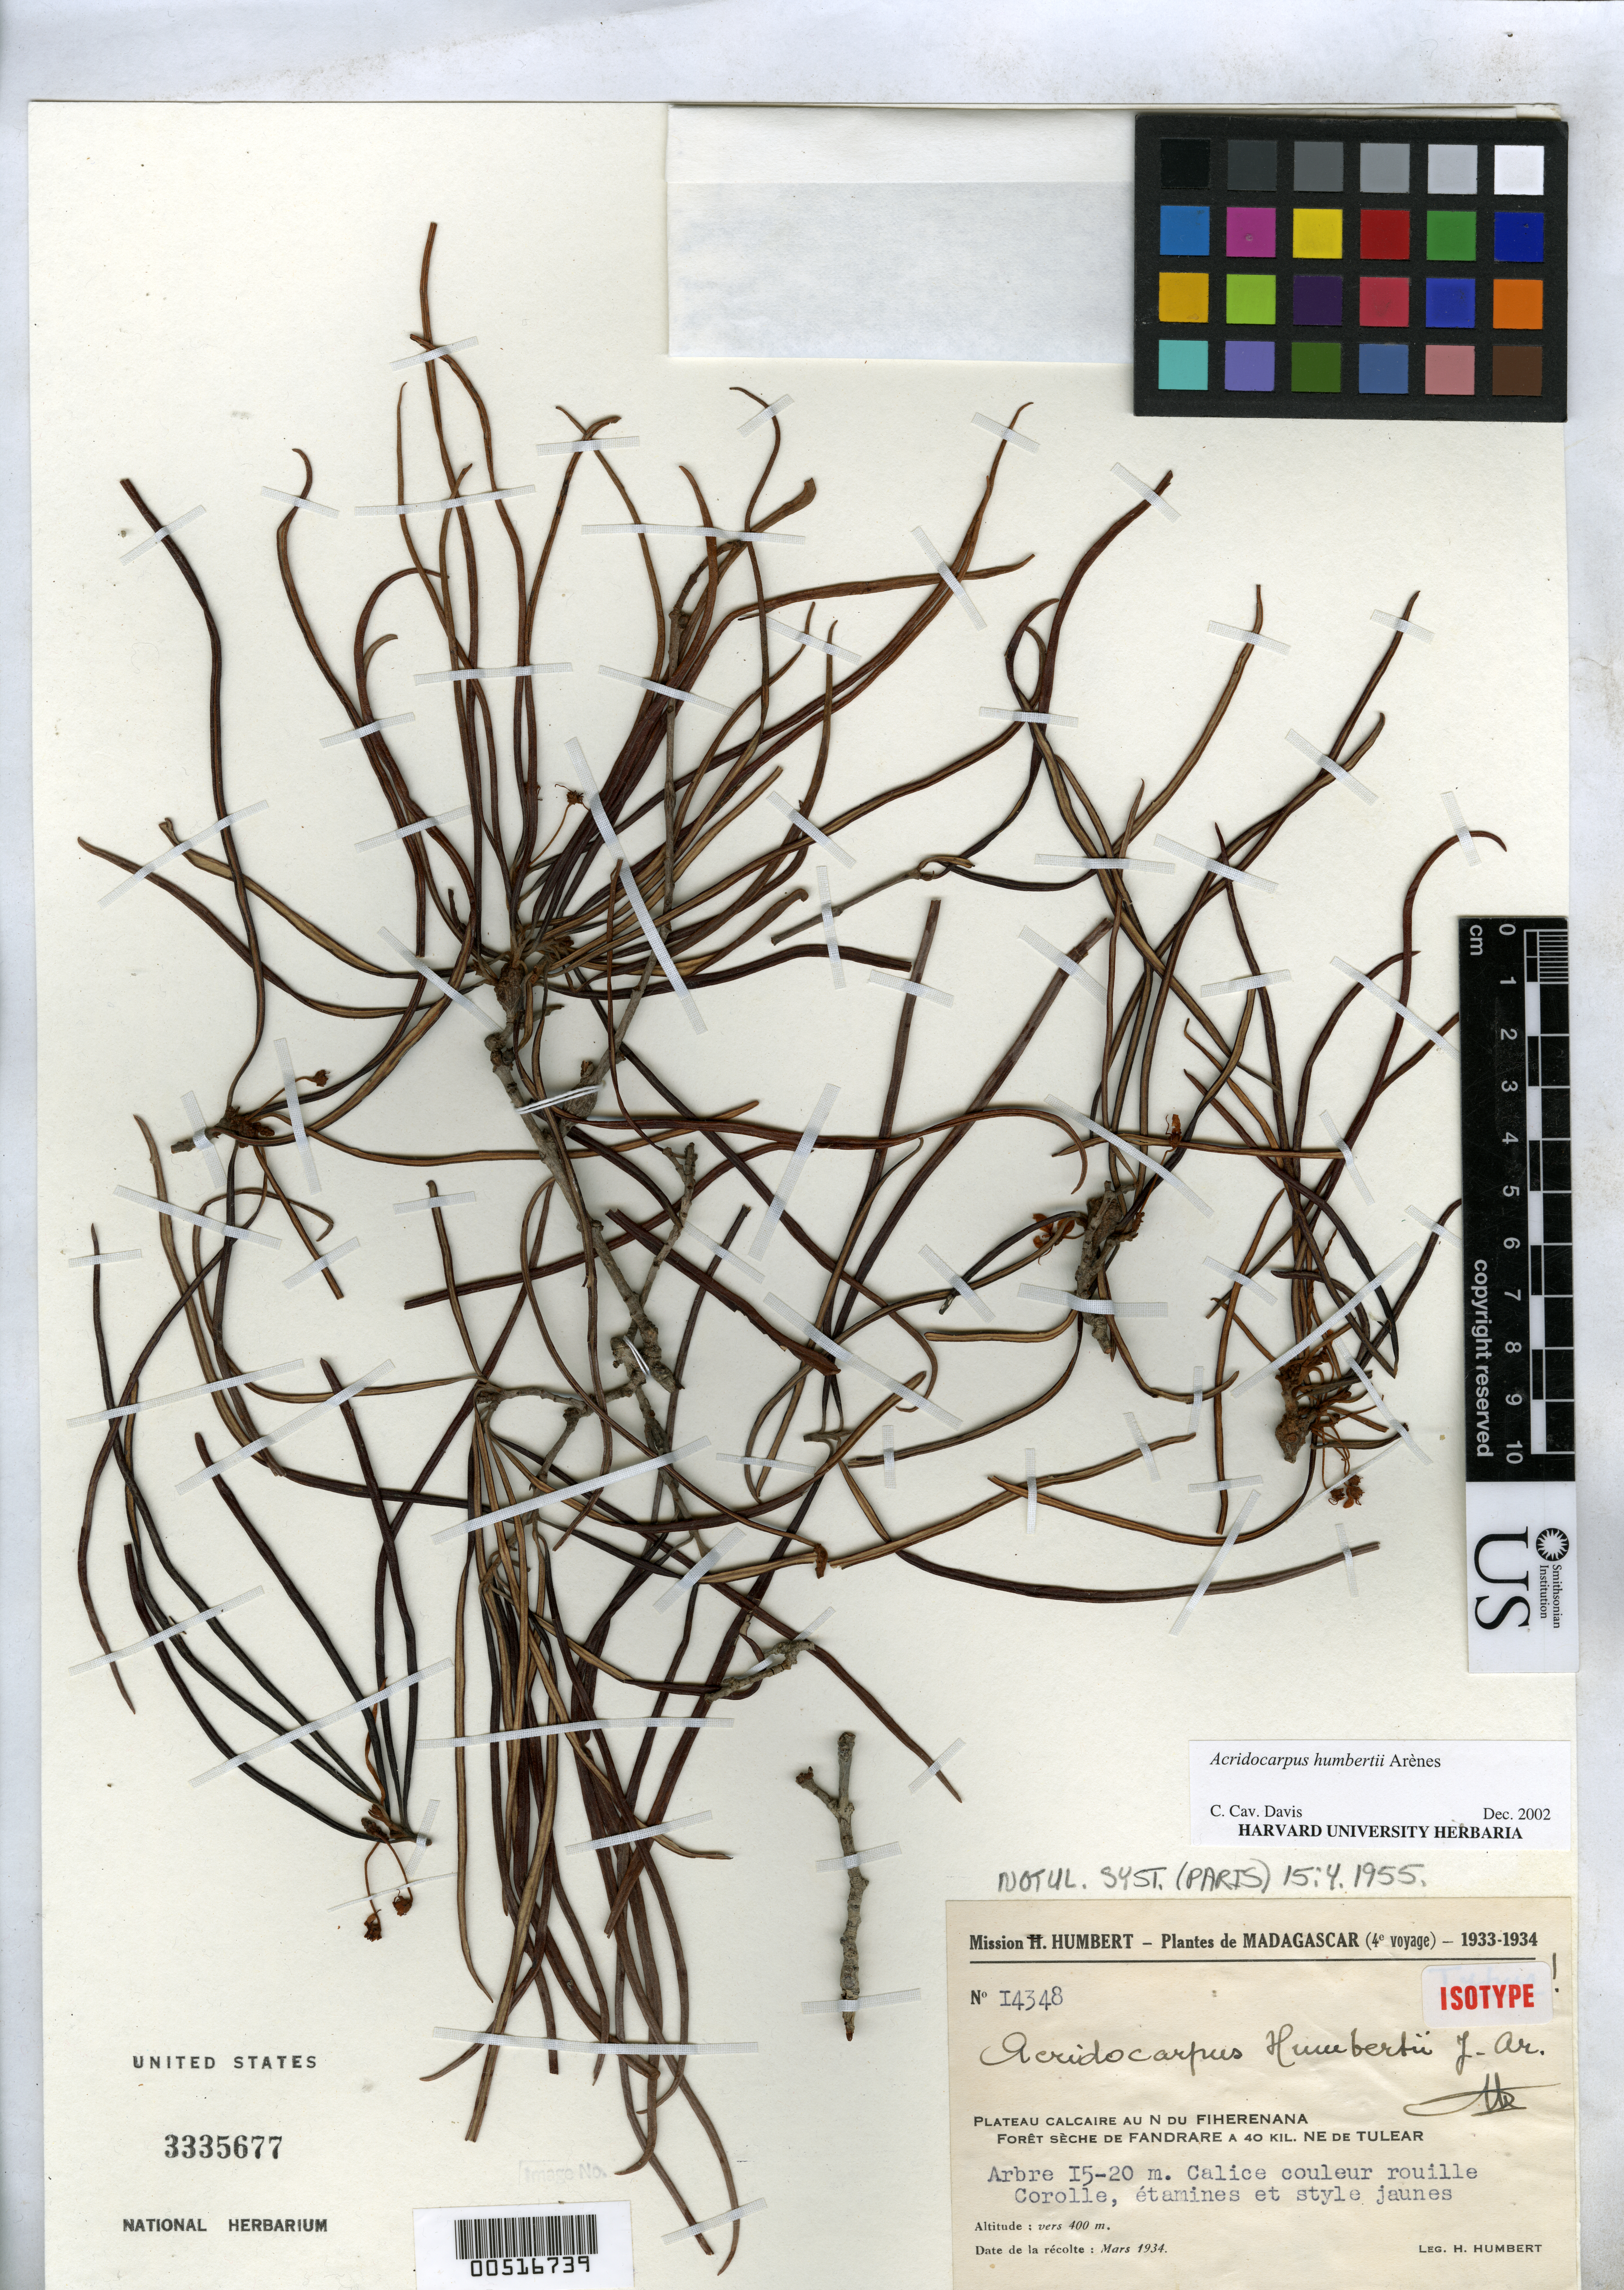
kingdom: Plantae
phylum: Tracheophyta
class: Magnoliopsida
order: Malpighiales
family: Malpighiaceae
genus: Acridocarpus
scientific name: Acridocarpus humbertii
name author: Arènes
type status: Isotype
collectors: H. Humbert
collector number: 14348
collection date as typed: Mar 1934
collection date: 1934-03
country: Madagascar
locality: Okateau Calcaire au Nord Fiherenana, Foret Sechede fandrare a 40 kil. ne de Tulear.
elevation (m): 400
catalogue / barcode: US 3335677